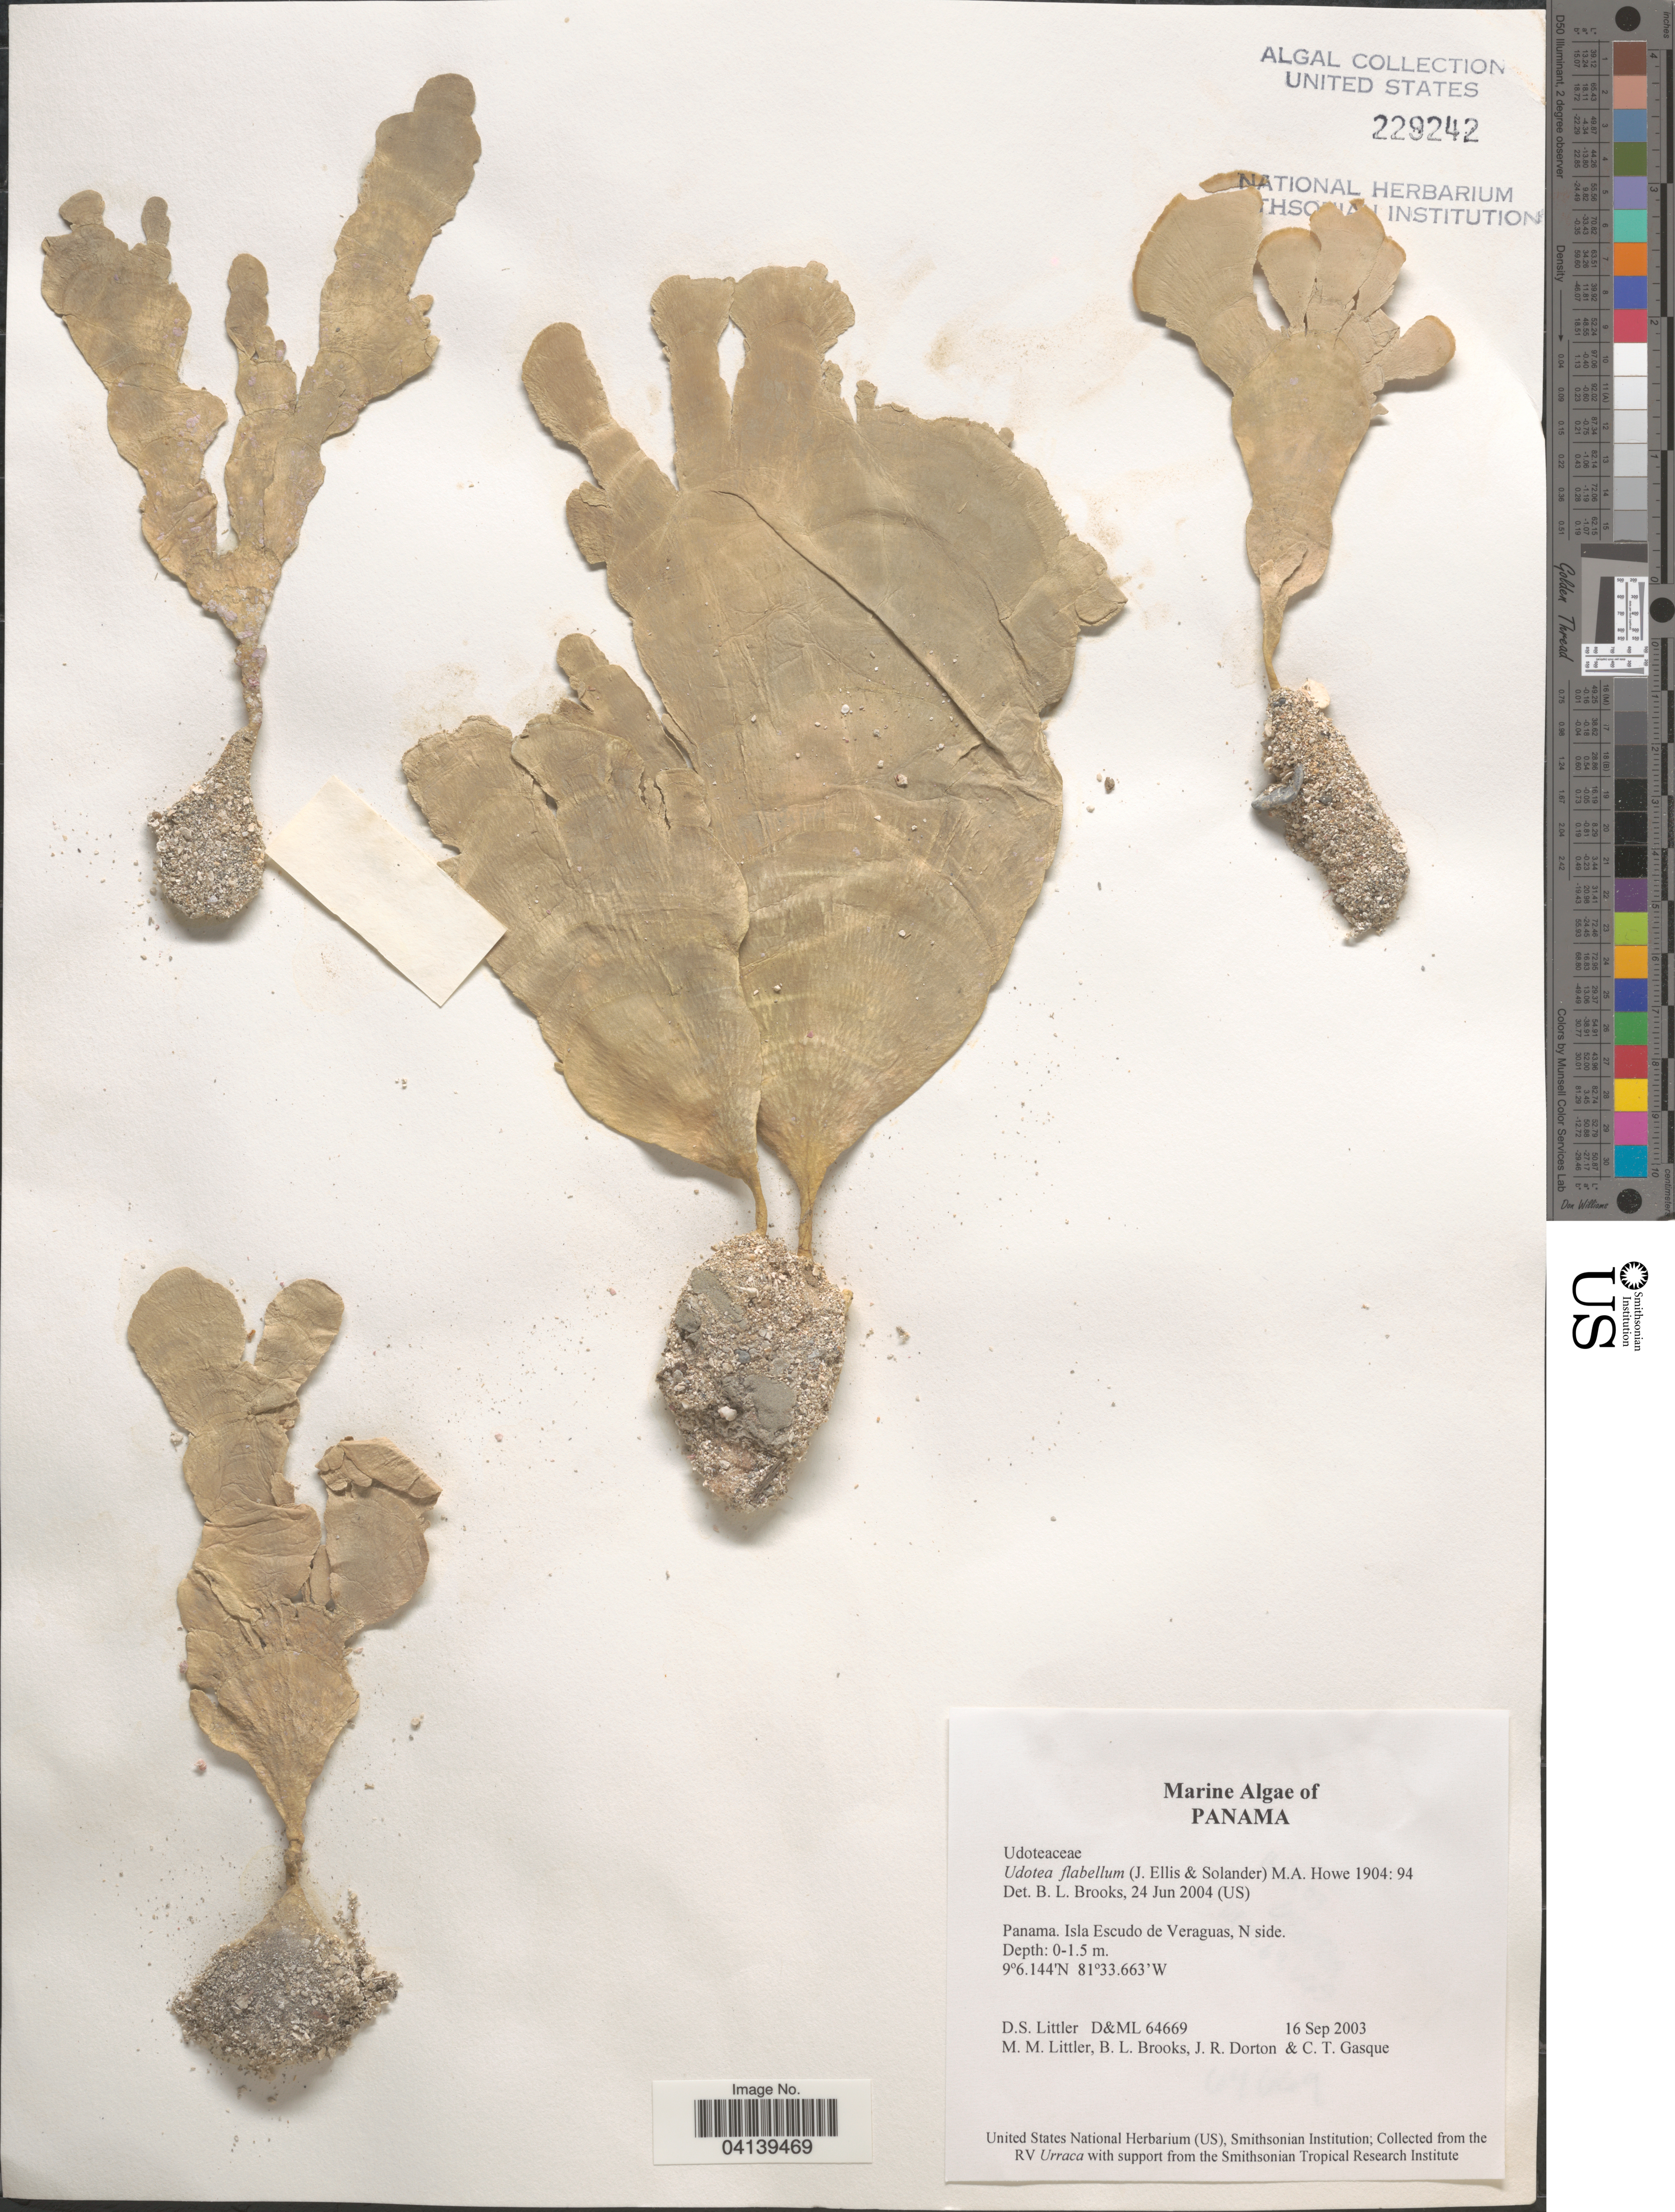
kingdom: Plantae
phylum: Chlorophyta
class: Ulvophyceae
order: Bryopsidales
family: Udoteaceae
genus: Udotea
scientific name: Udotea flabellum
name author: (J. Ellis & Sol.) M. Howe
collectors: D. S. Littler, B. Brooks, J. Dorton & C. Gasque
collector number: D&ML64669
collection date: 2003-09-16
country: Panama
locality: Isla Escudo de Veraguas, N side.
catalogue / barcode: US 229242